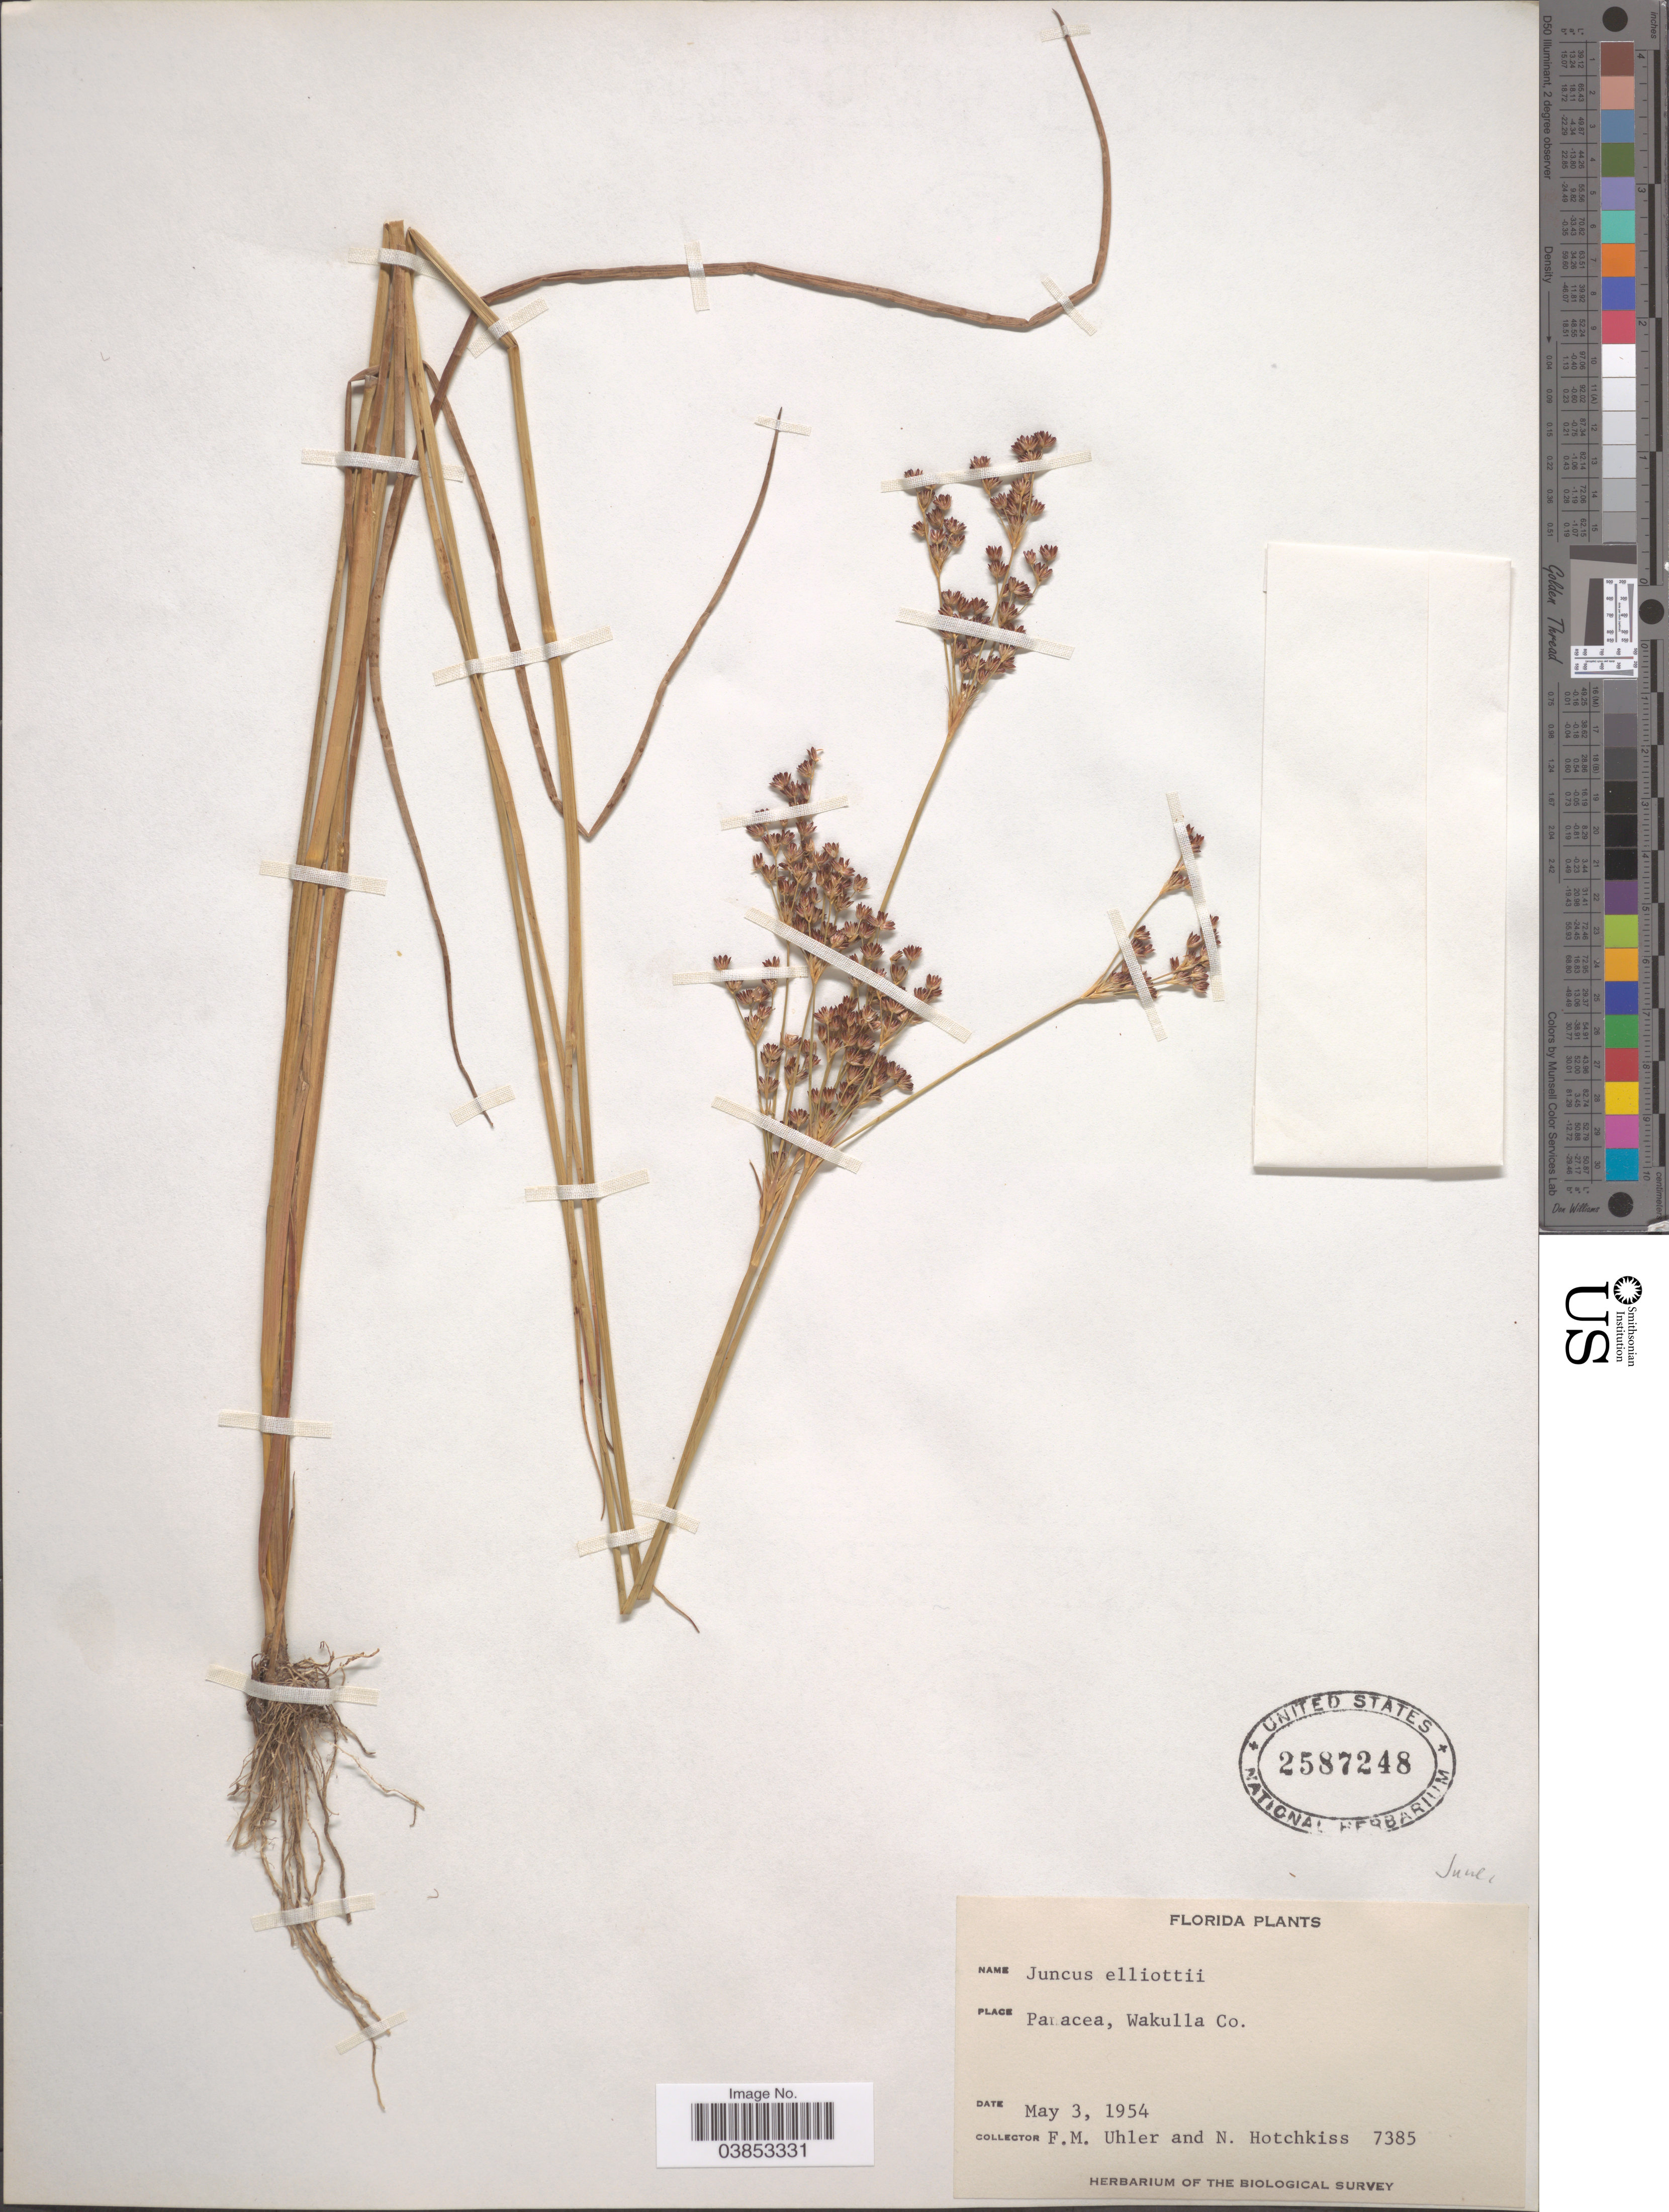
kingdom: Plantae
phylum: Tracheophyta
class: Liliopsida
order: Poales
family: Juncaceae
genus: Juncus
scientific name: Juncus elliottii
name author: Chapm.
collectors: F. M. Uhler & N. Hotchkiss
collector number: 7385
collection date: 1954-05-03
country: United States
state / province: Florida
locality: Panacea, Wakulla Co.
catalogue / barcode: US 2587248